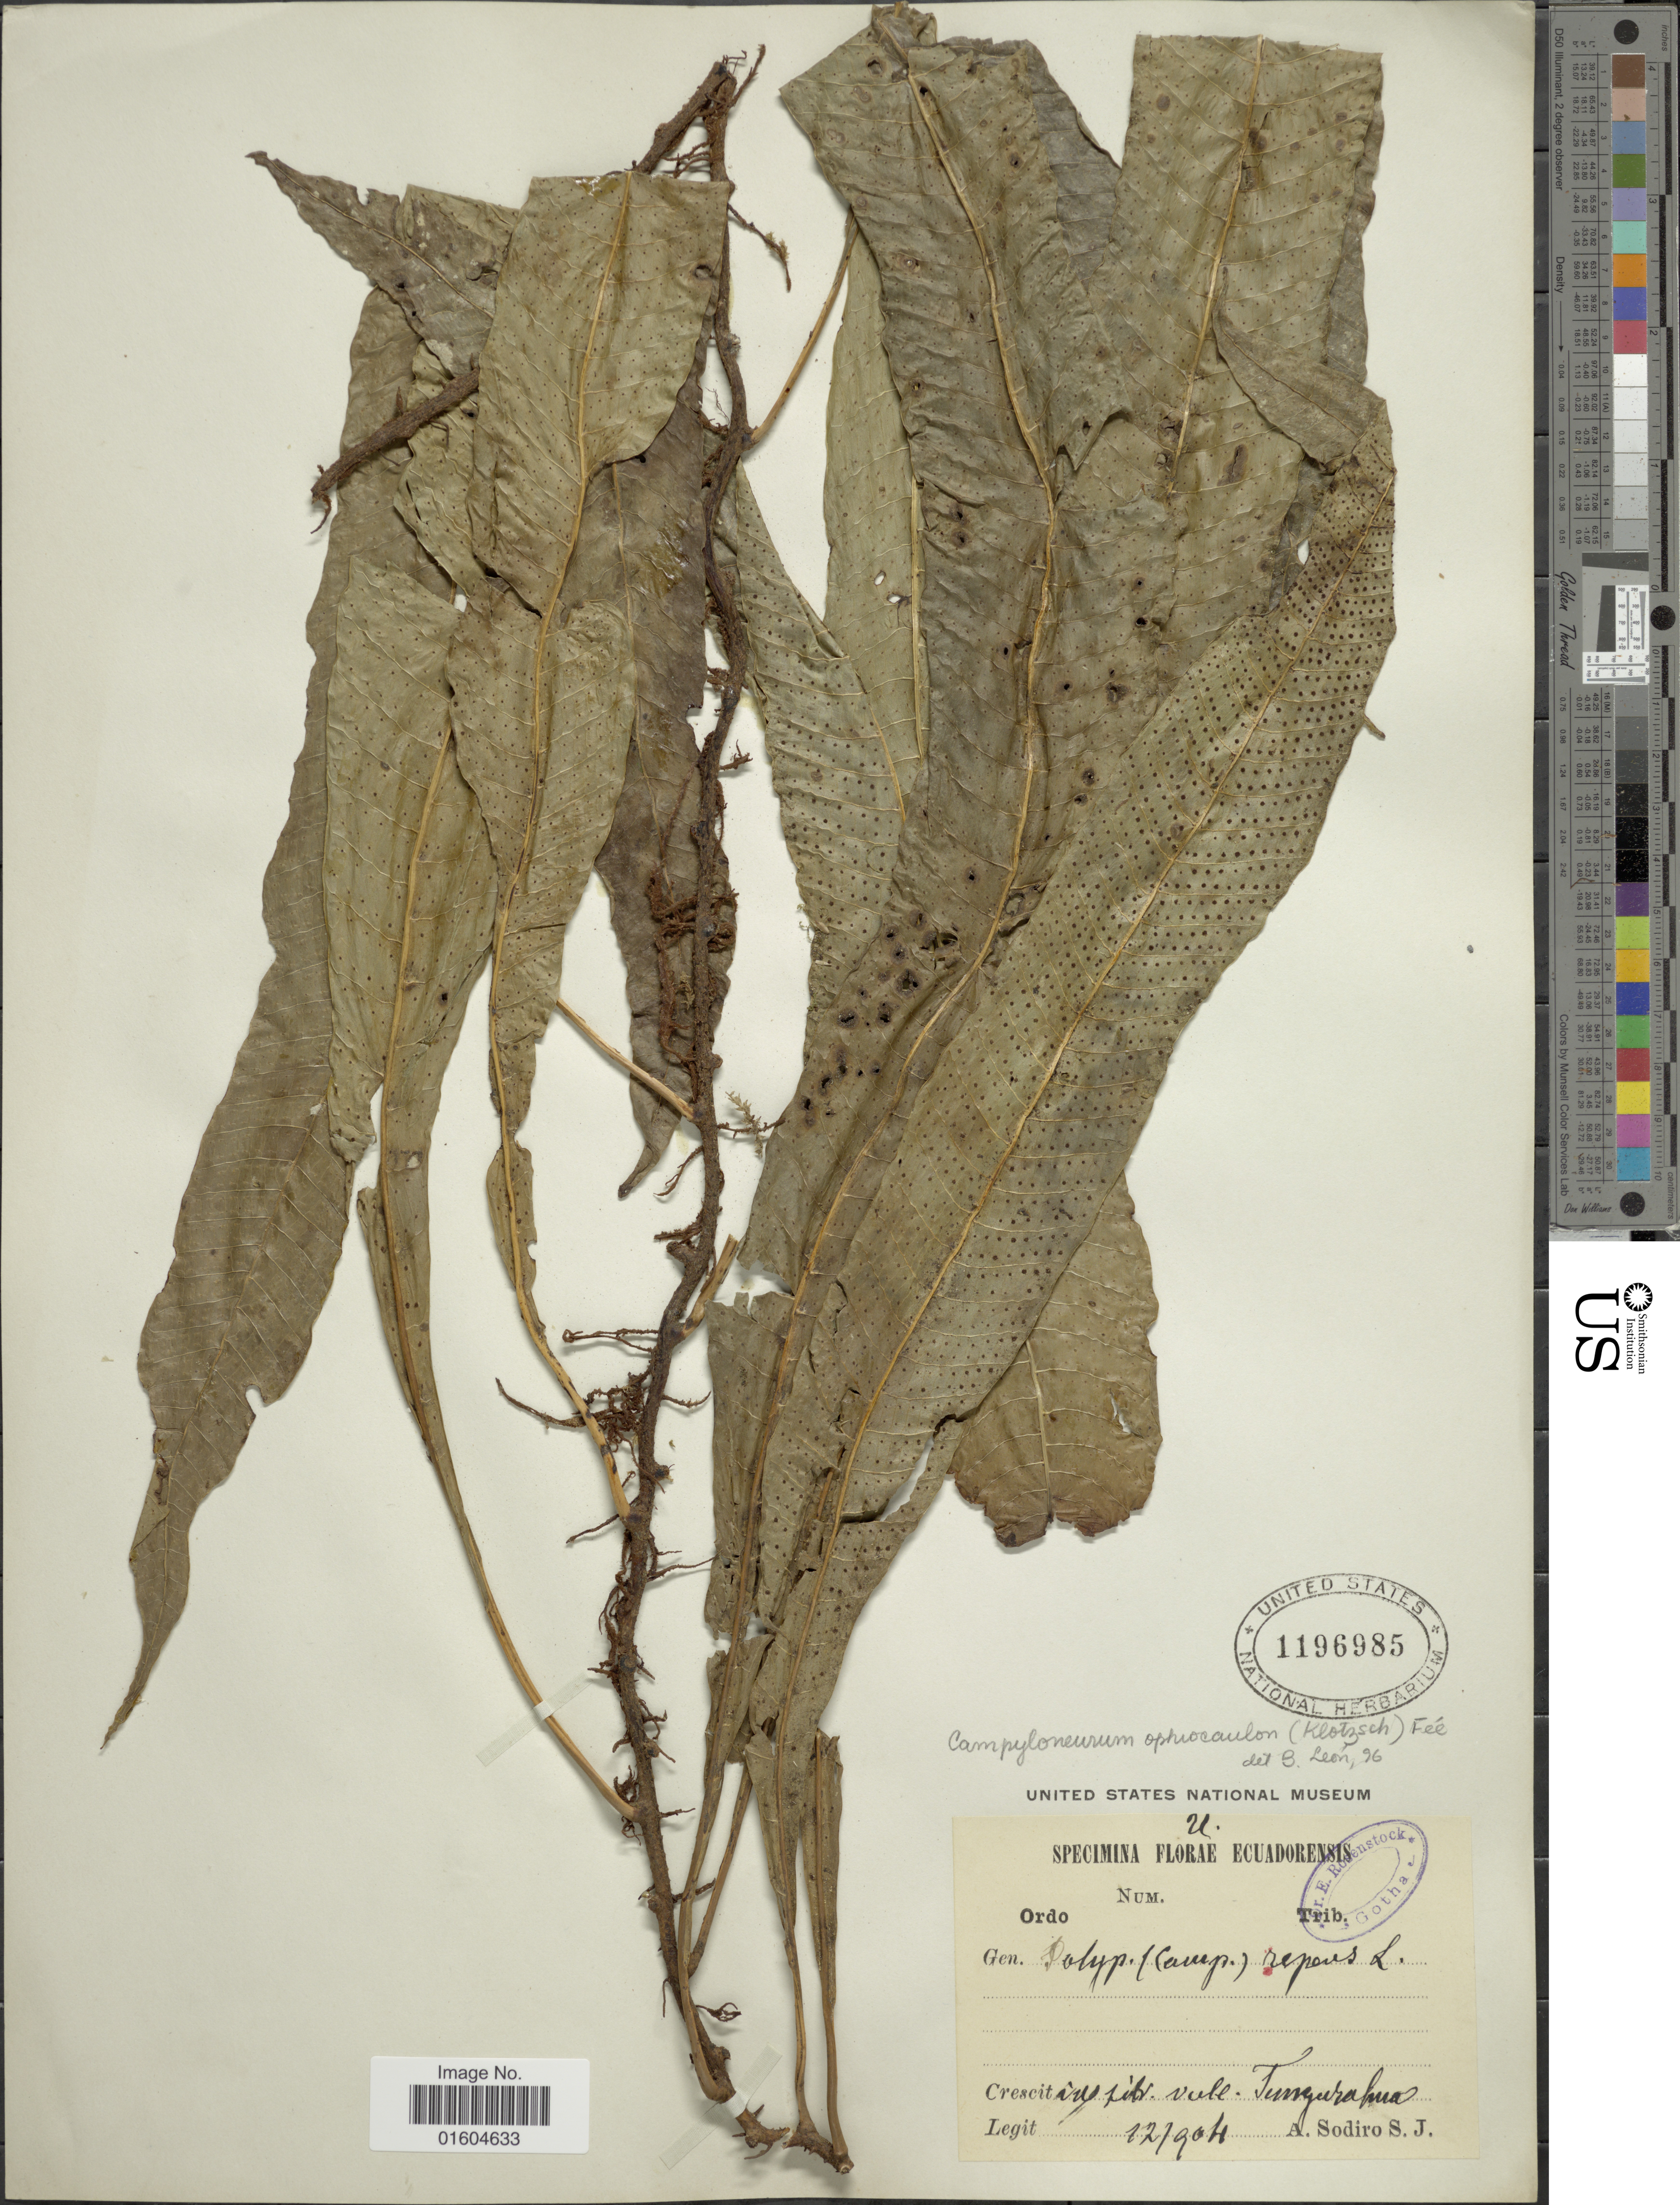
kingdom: Plantae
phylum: Tracheophyta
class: Polypodiopsida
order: Polypodiales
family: Polypodiaceae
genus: Campyloneurum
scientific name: Campyloneurum ophiocaulon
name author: (Klotzsch) Fée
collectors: A. Sodiro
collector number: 21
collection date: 1904-12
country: Ecuador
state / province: Tungurahua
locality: Ecuadorensis, Ordo. Trib. Crescit. silv. vulc. Tungurahua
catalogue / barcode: US 1196985